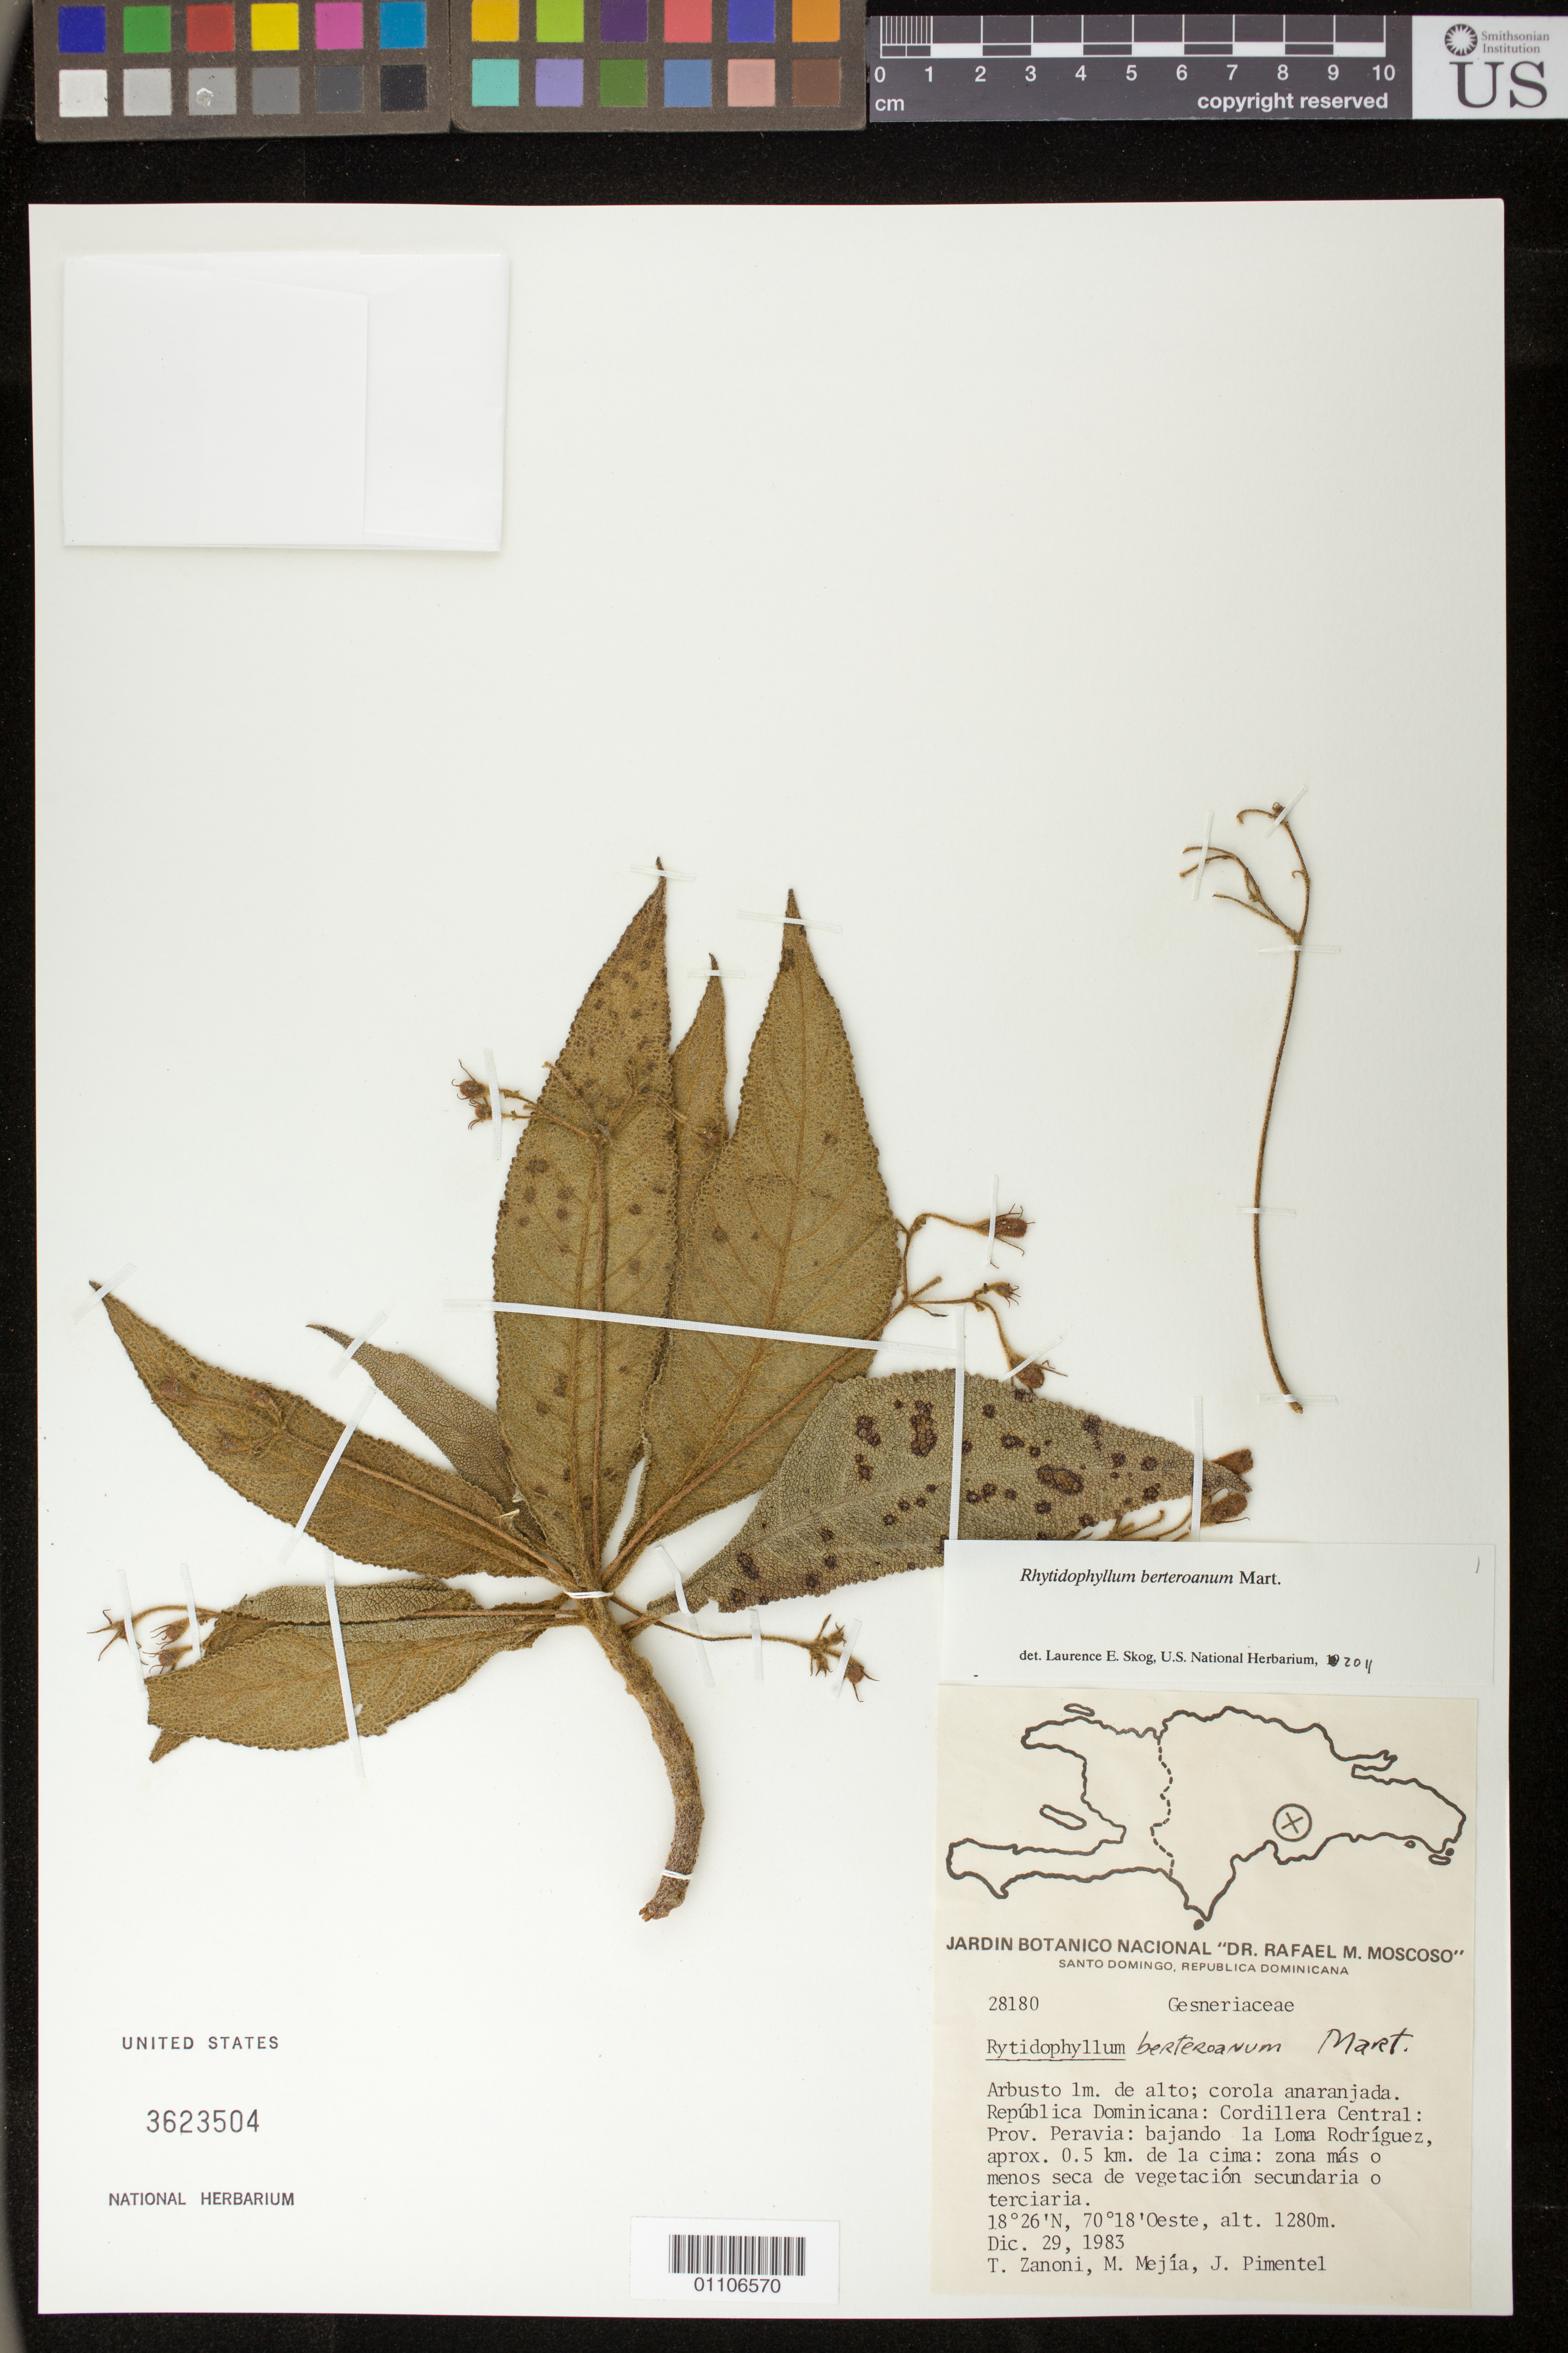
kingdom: Plantae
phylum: Tracheophyta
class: Magnoliopsida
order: Lamiales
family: Gesneriaceae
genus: Rhytidophyllum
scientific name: Rhytidophyllum berteroanum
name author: Mart.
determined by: Skog, Laurence E.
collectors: T. A. Zanoni, M. Mejia & J. Pimentel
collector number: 28180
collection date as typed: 29 Dec 1983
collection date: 1983-12-29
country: Dominican Republic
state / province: Peravia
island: Hispaniola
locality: Repúblico Dominicana: Cordillera Central: Prov. Peravia: bajando la Loma Rodríguez, aprox. 0.5 km de la cima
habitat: Zona más o menos seca de vegetación secundario o terciaria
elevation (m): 1280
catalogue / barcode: US 3623504